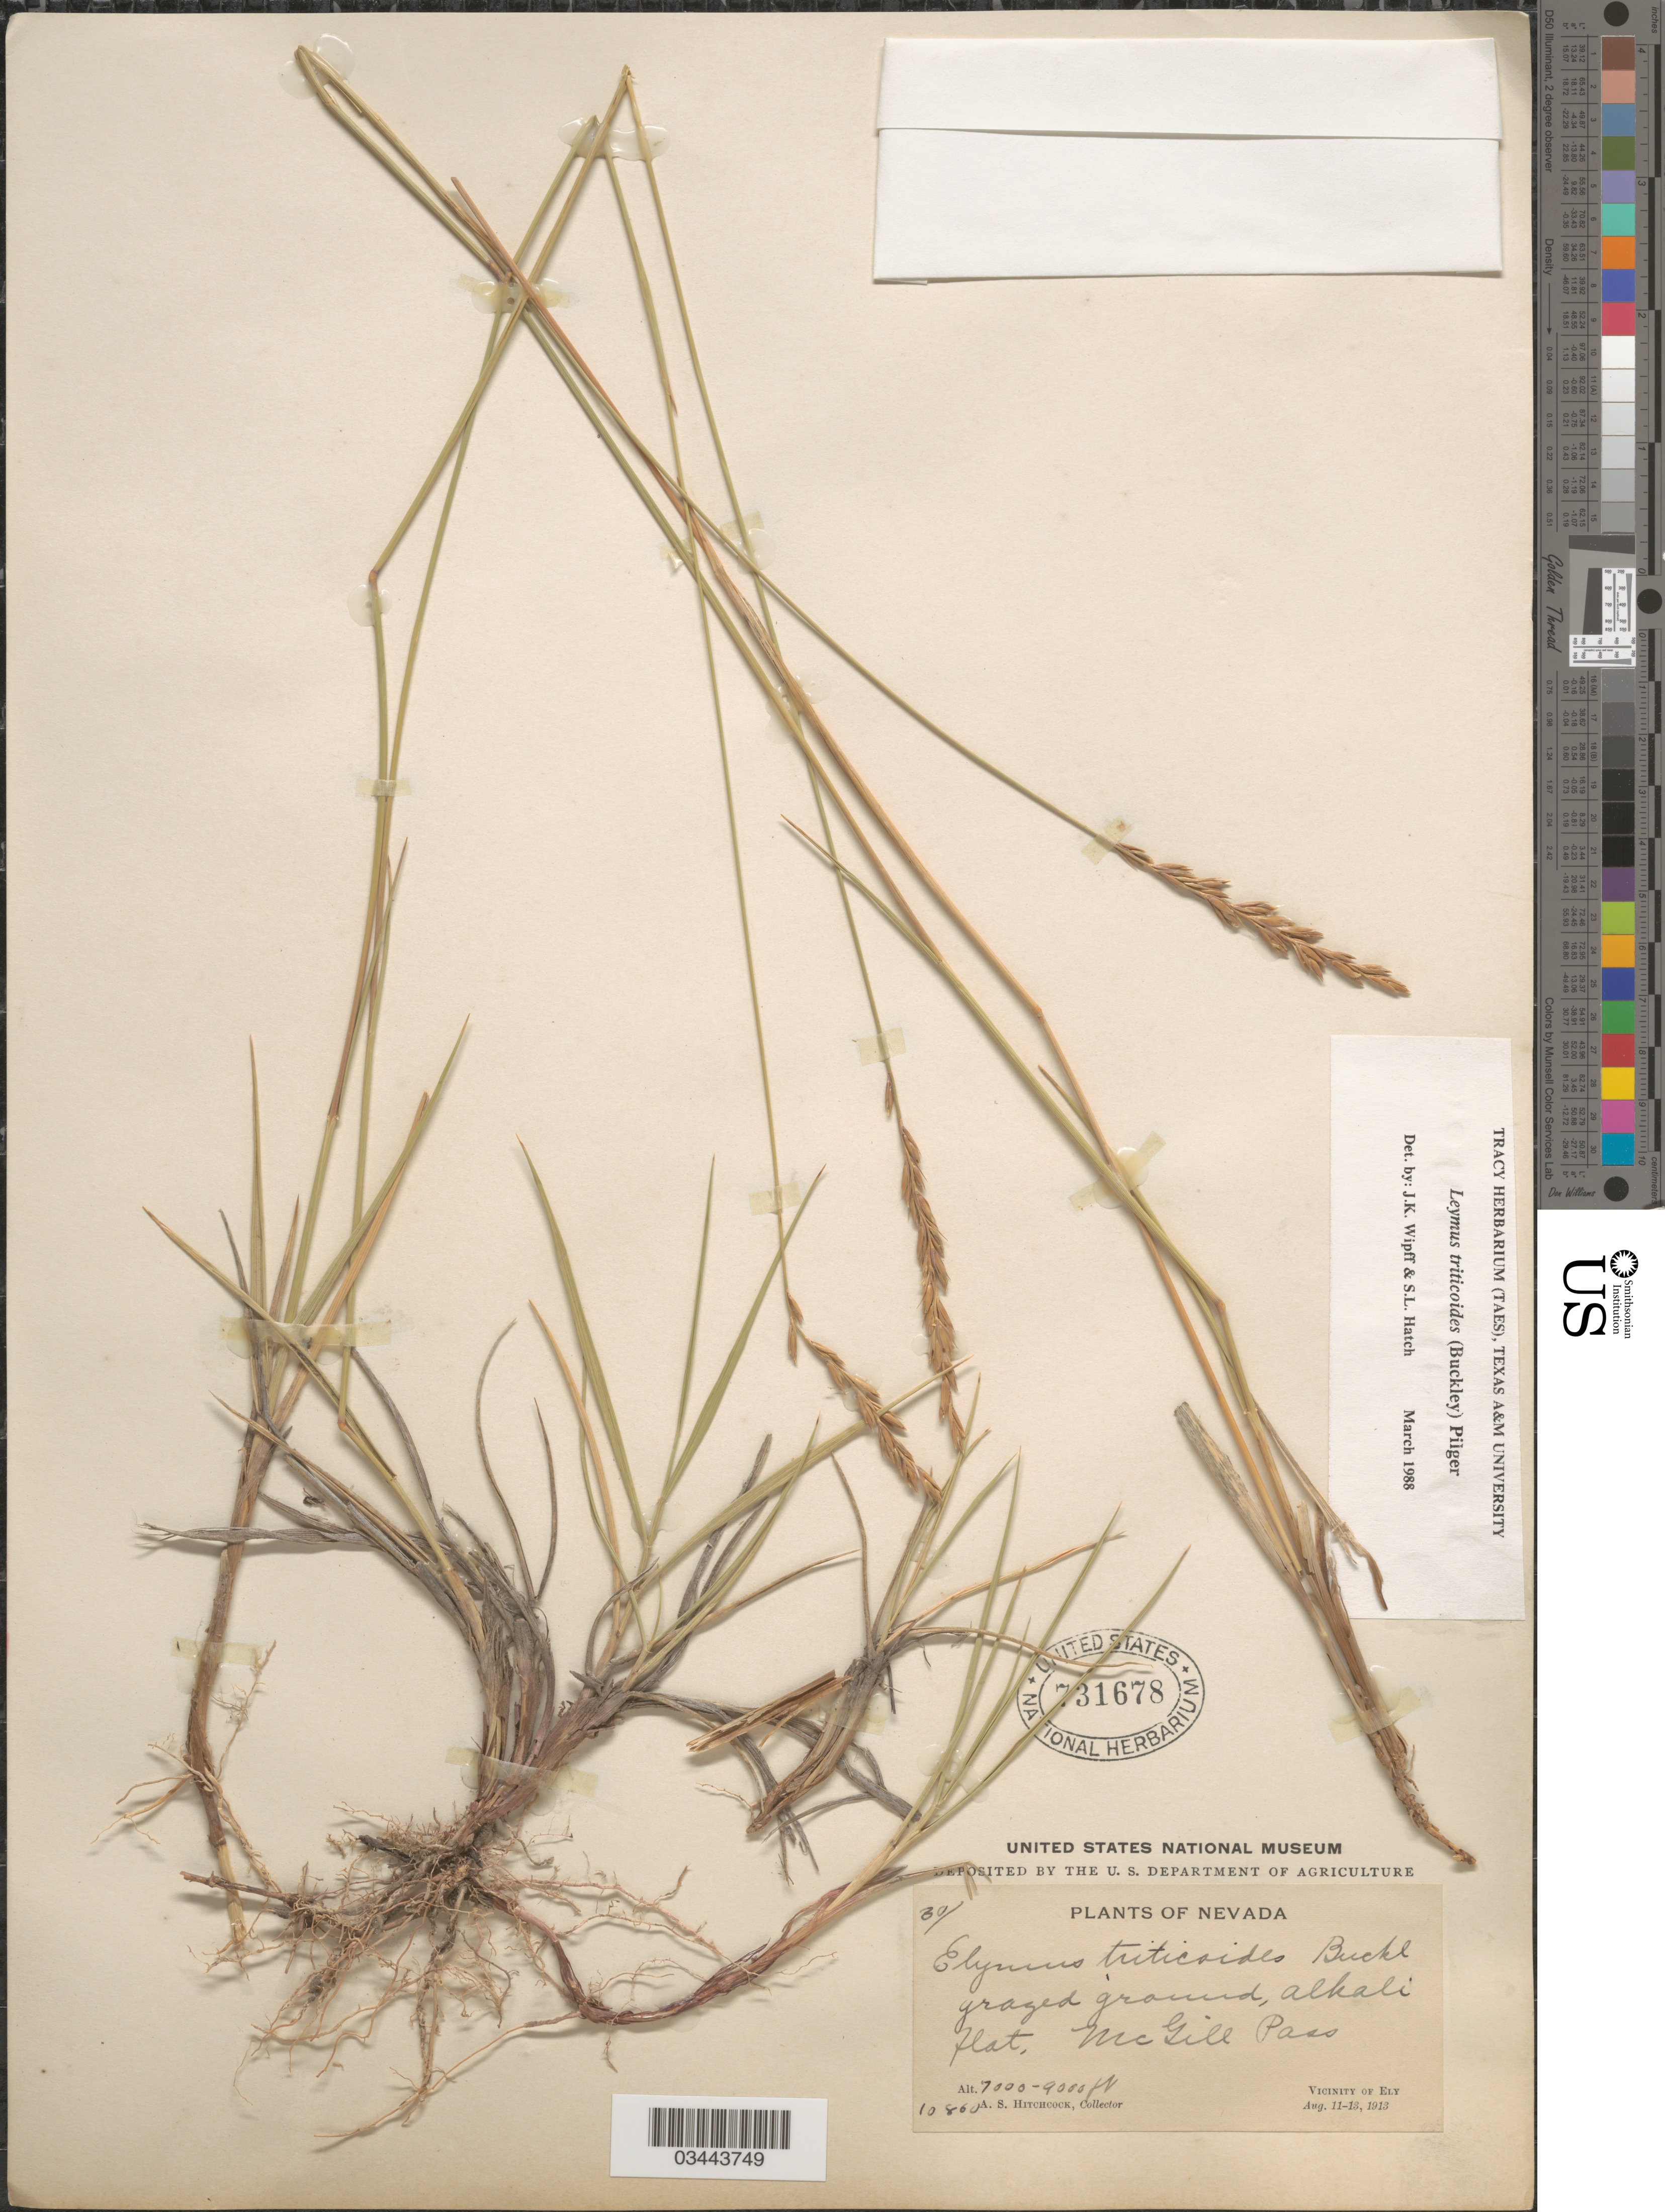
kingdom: Plantae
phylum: Tracheophyta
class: Liliopsida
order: Poales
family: Poaceae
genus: Leymus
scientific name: Leymus triticoides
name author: (Buckley) Pilg.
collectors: A. S. Hitchcock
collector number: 10860/30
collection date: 1913-08-11/1913-08-13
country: United States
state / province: Nevada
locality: Grazed ground, alkali flat, McGill Pass. Vicinity of Ely.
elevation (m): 2134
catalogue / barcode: US 731678